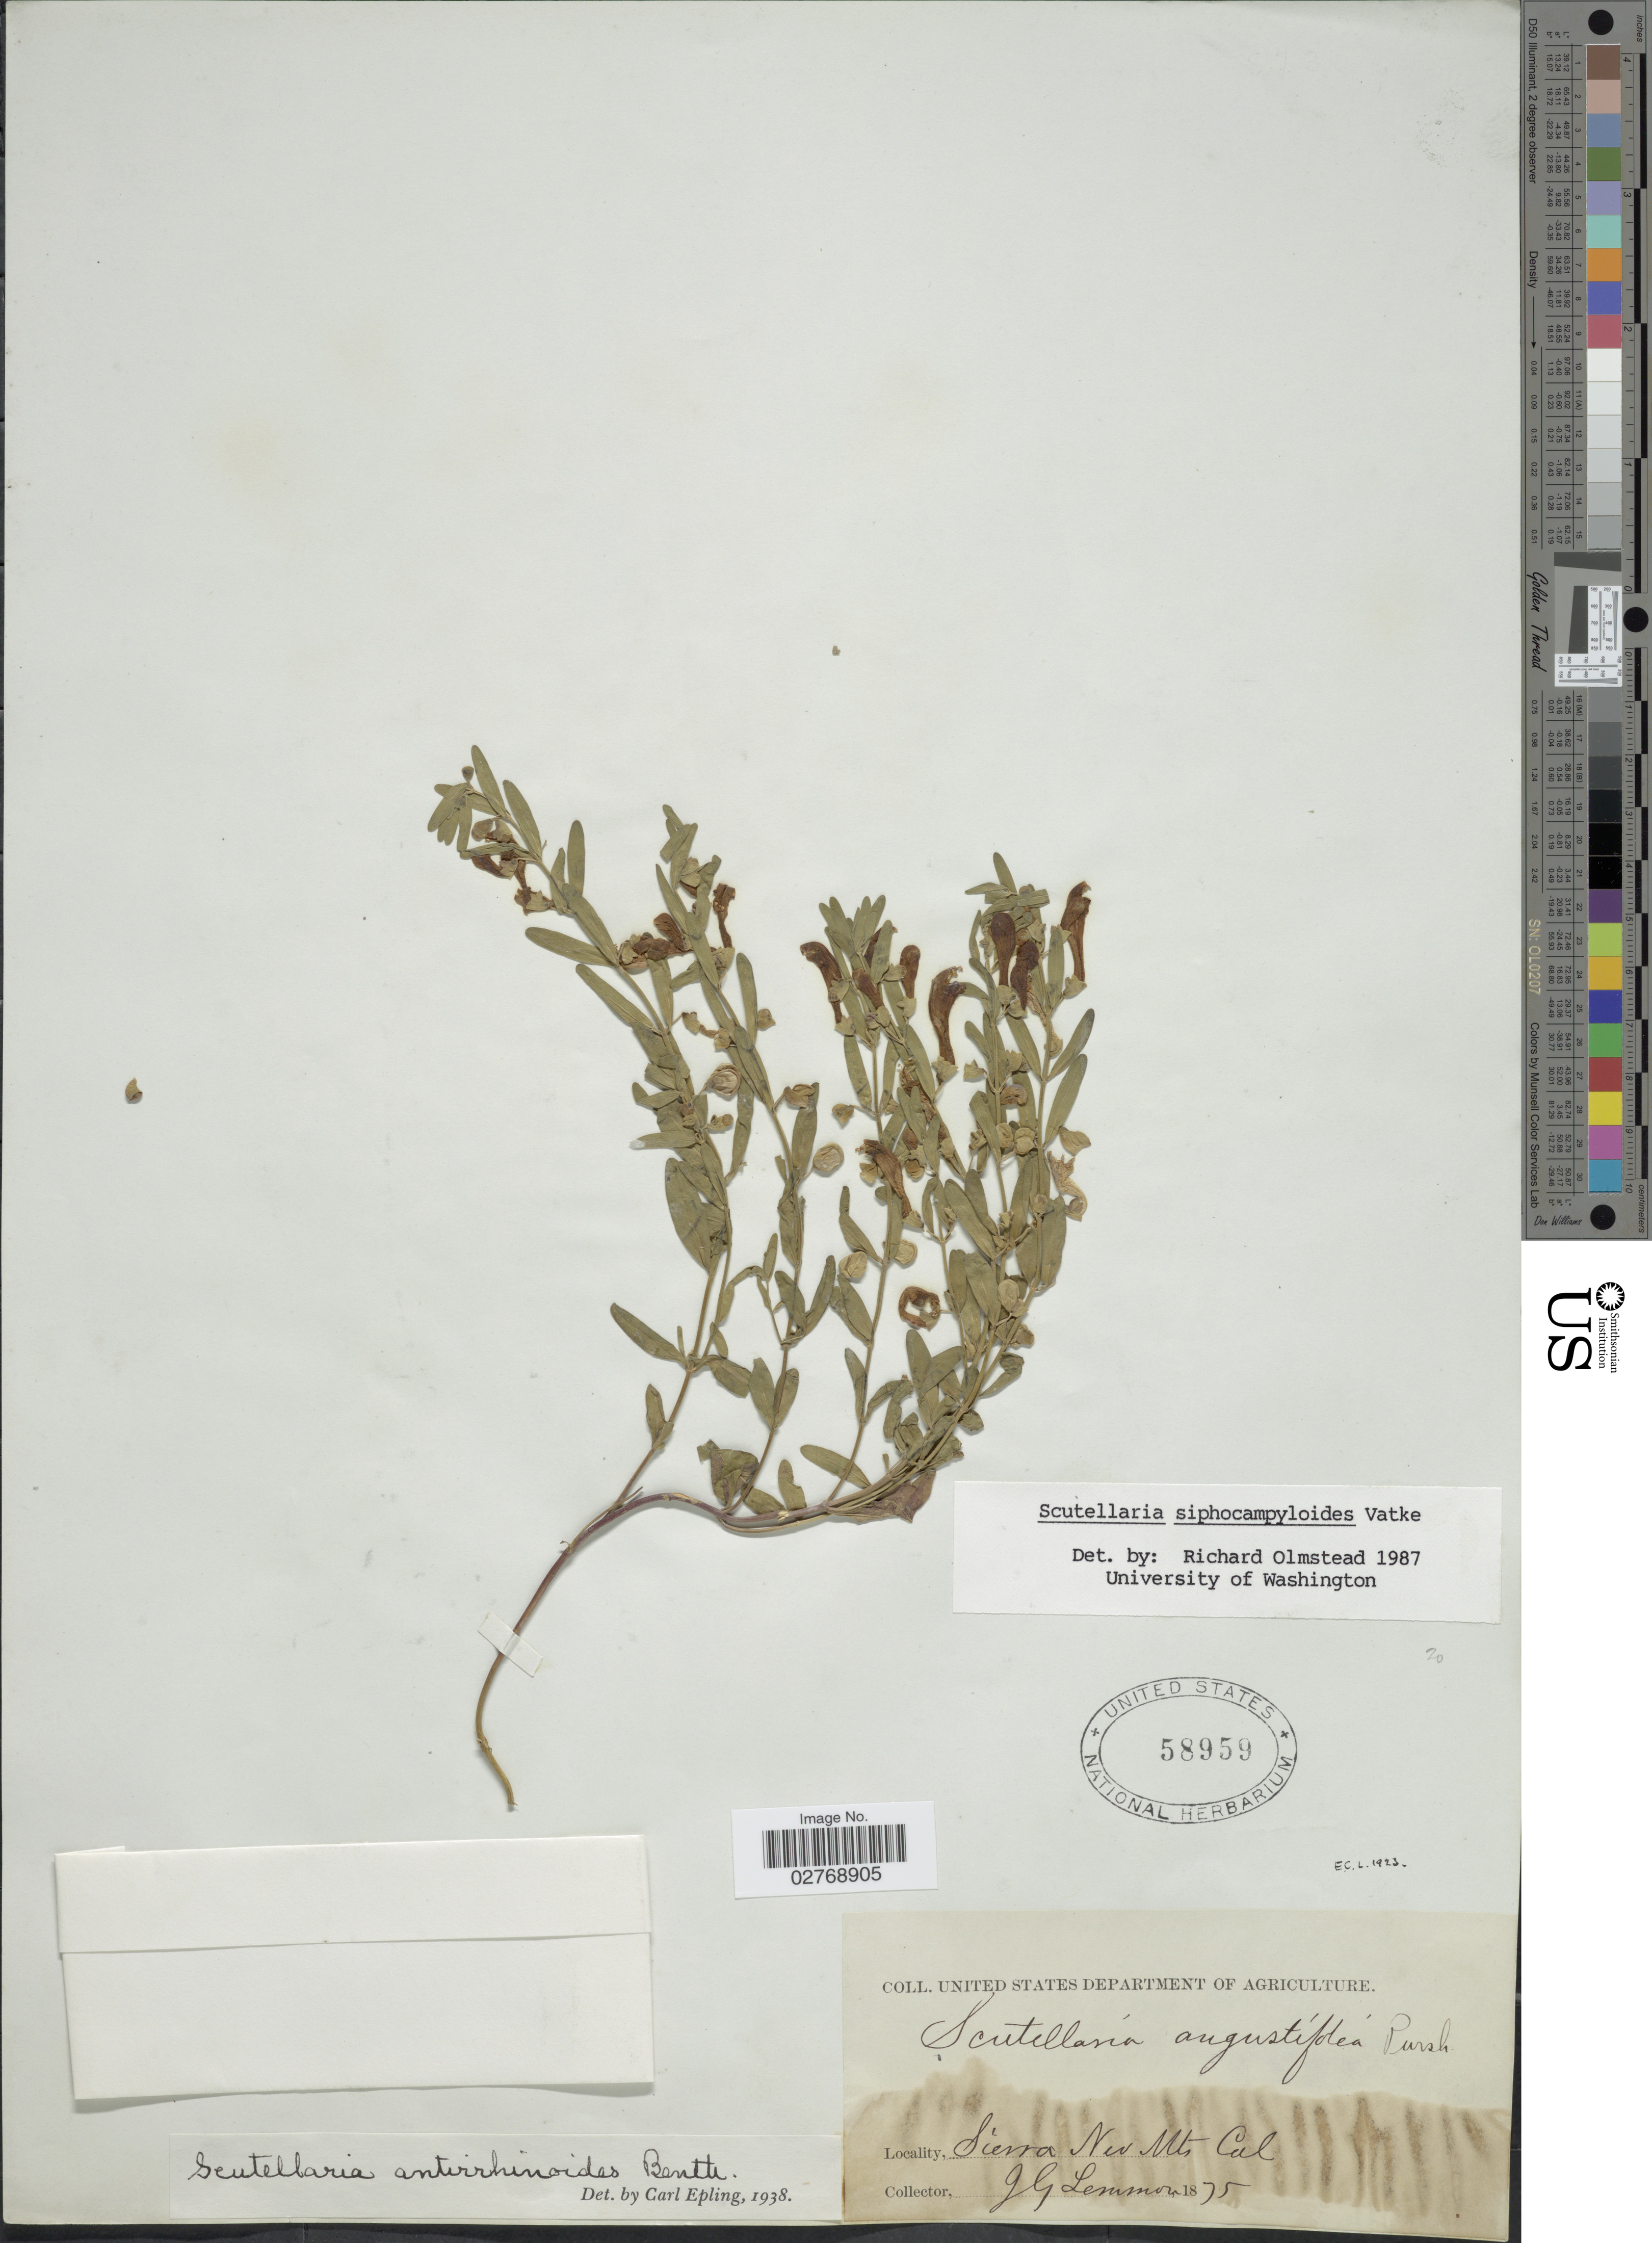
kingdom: Plantae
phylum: Tracheophyta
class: Magnoliopsida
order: Lamiales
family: Lamiaceae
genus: Scutellaria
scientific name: Scutellaria siphocampyloides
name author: Vatke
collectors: J. Lemmon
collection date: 1875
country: United States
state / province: California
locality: Sierra Nev. Mts.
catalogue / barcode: US 58959